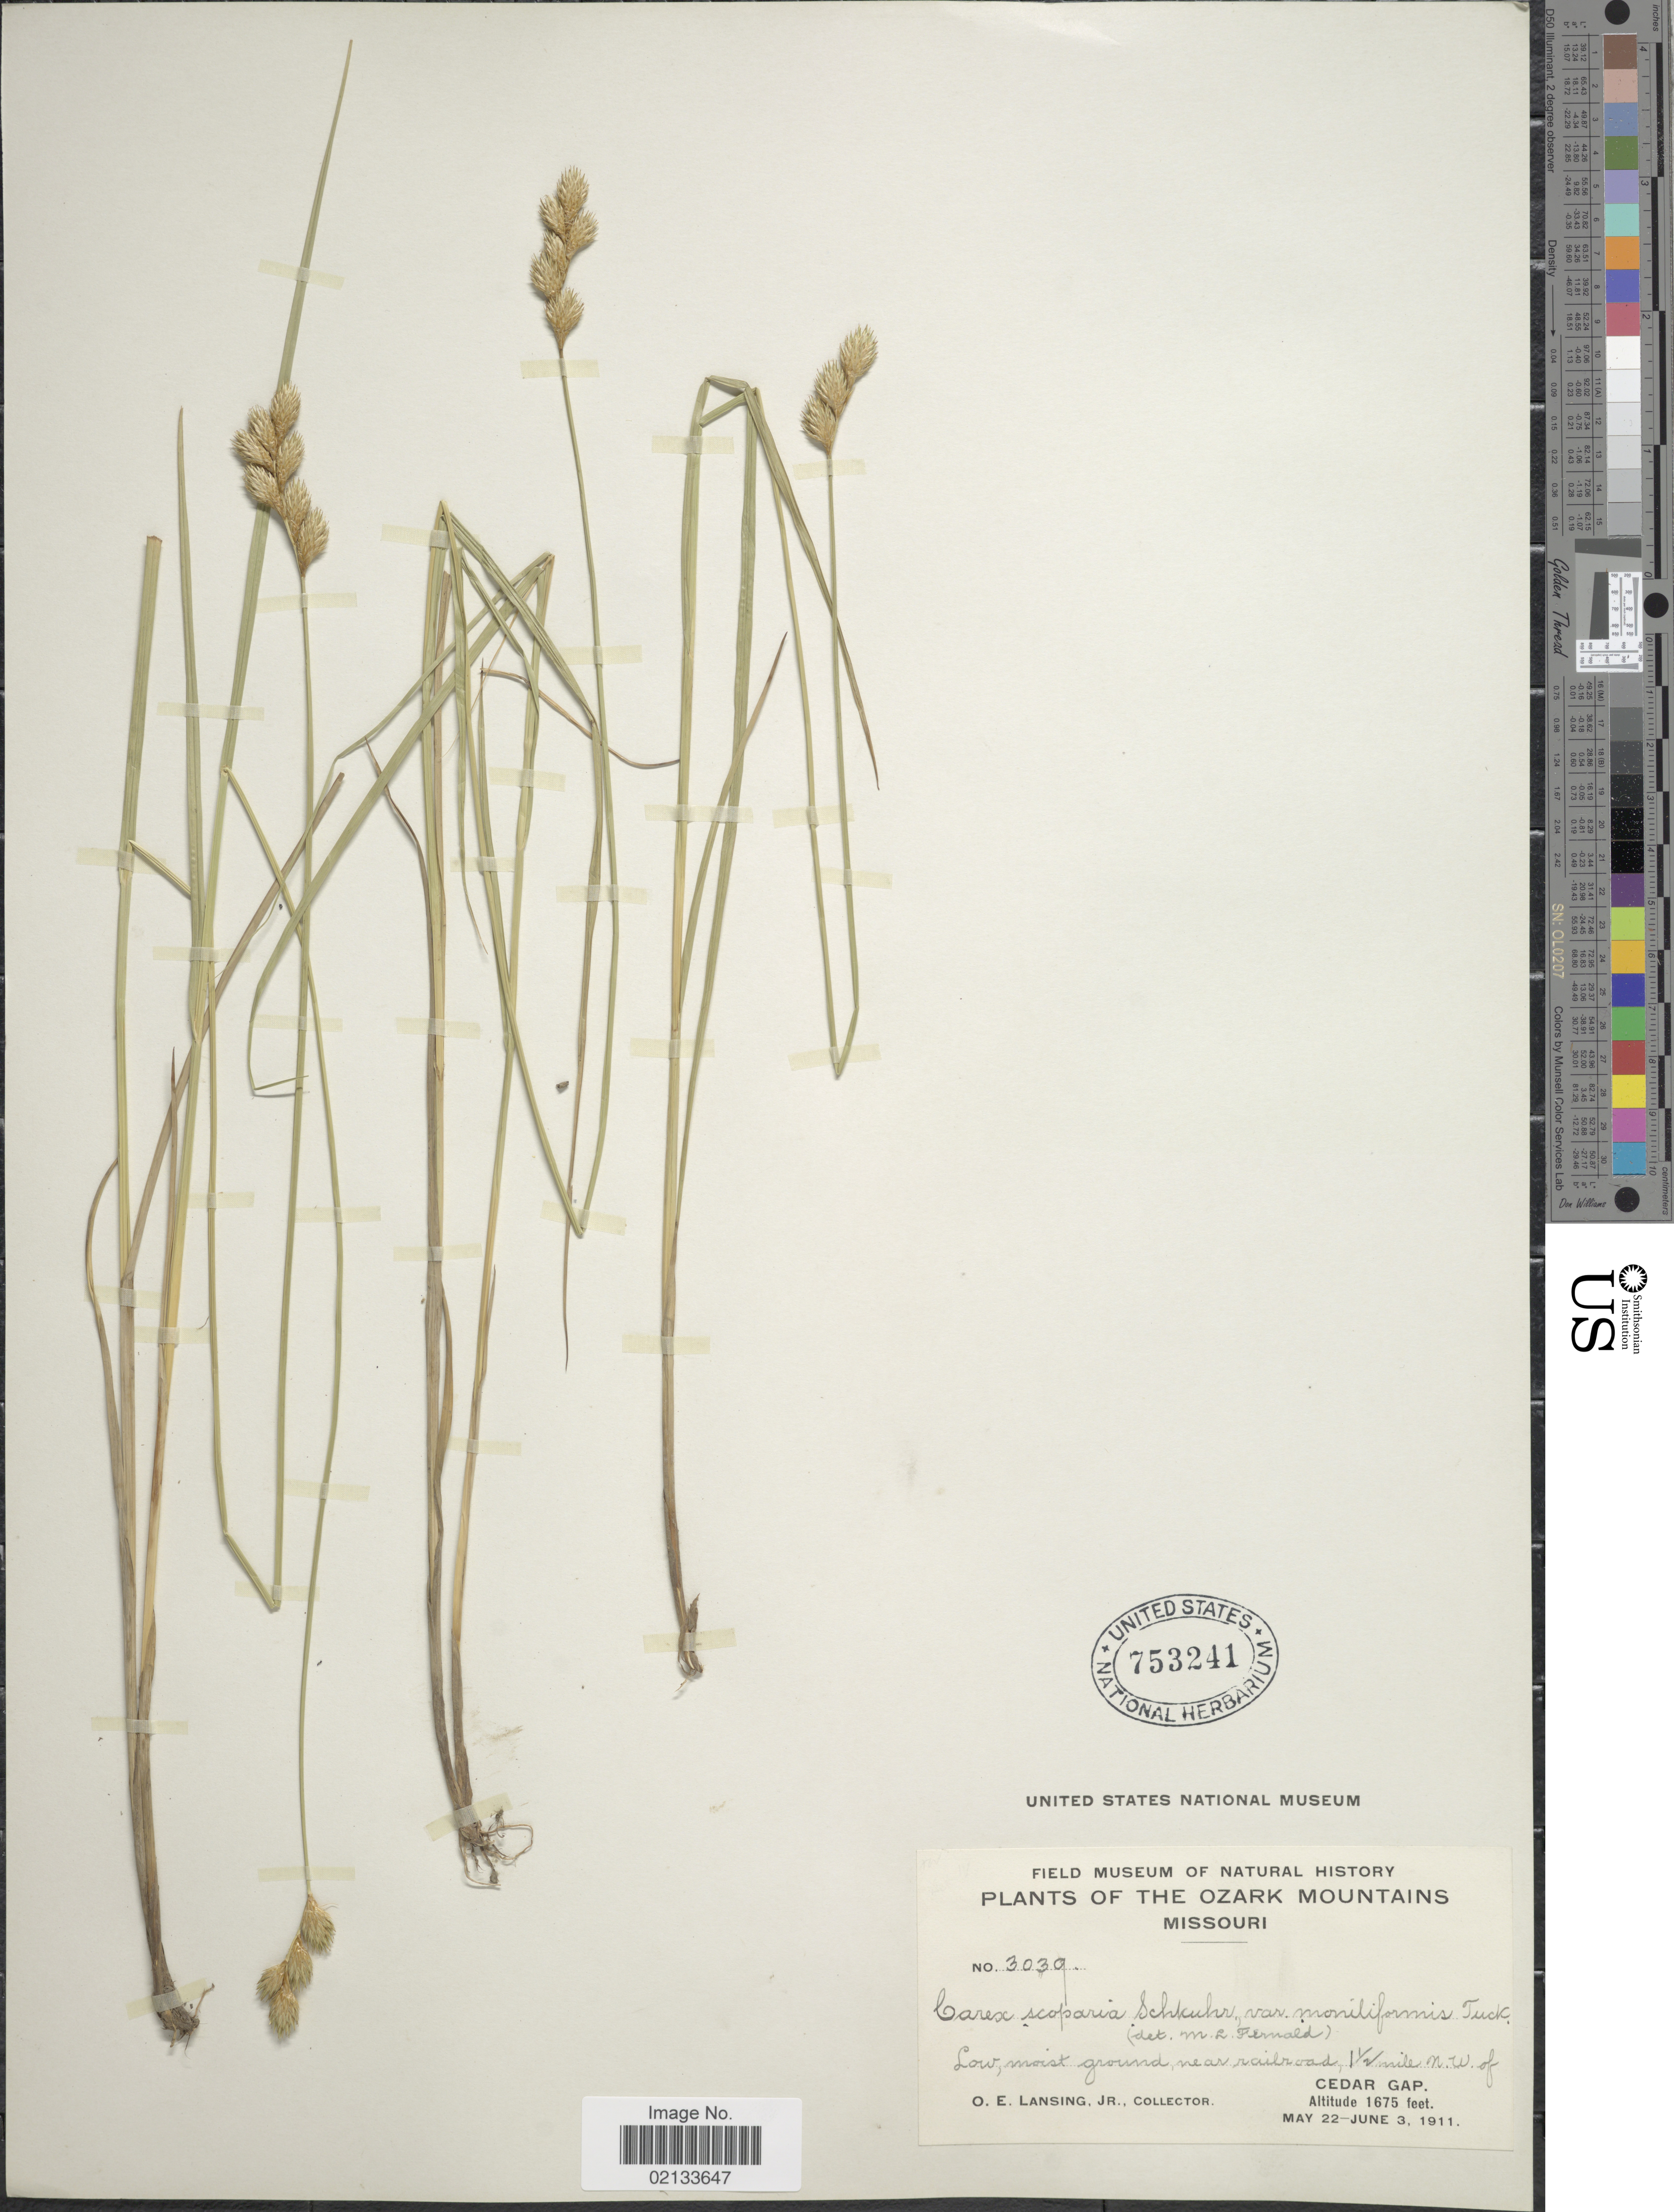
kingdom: Plantae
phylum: Tracheophyta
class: Liliopsida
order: Poales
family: Cyperaceae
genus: Carex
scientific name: Carex scoparia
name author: Schkuhr ex Willd.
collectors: O. Lansing Jr.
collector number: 3039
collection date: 1911-05-22/1911-06-03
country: United States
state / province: Missouri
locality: The Ozark Mountains, Low, moist ground, near railroad, 1½ mile N.W. of Cedar Gap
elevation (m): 511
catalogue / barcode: US 753241